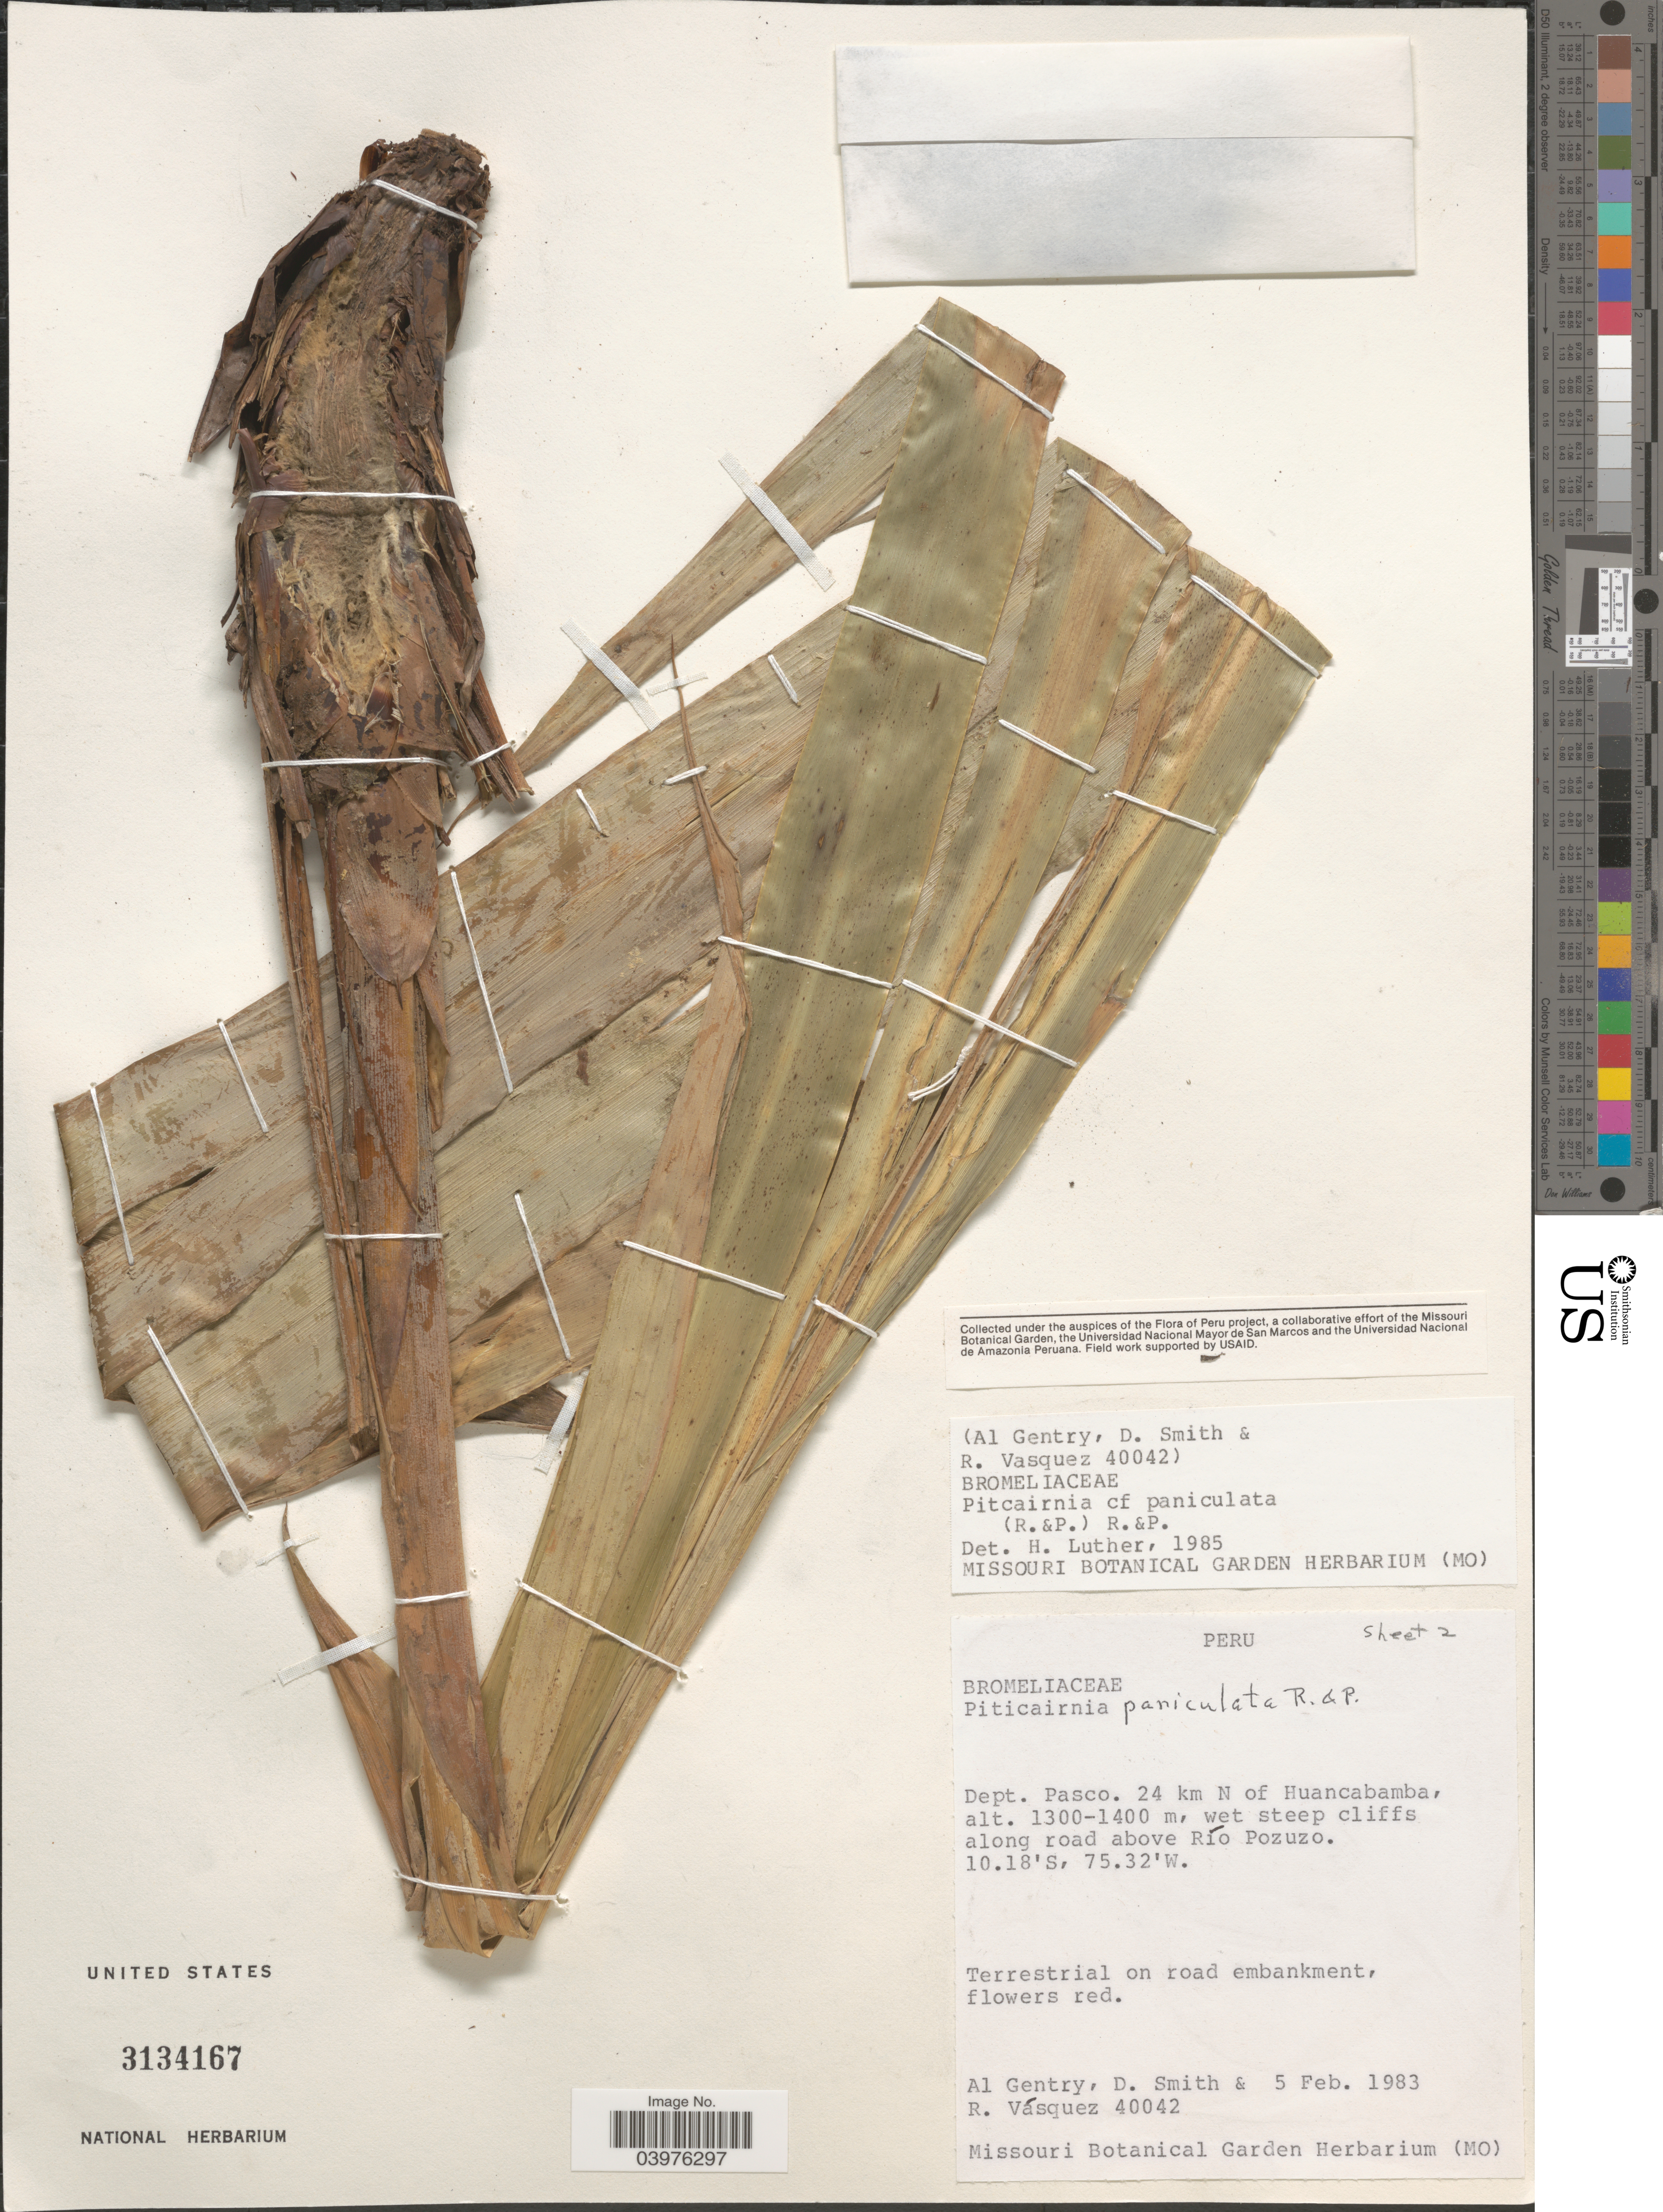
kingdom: Plantae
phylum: Tracheophyta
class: Liliopsida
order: Poales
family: Bromeliaceae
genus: Pitcairnia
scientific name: Pitcairnia paniculata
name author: (Ruiz & Pav.) Ruiz & Pav.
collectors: A. H. Gentry, D. Smith & R. Vásquez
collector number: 40042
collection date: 1983-02-05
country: Peru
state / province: Pasco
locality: Dept. Pasco. 24 km N of Huancabamba, along road above Río Pozuzo.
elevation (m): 1300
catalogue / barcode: US 3134167